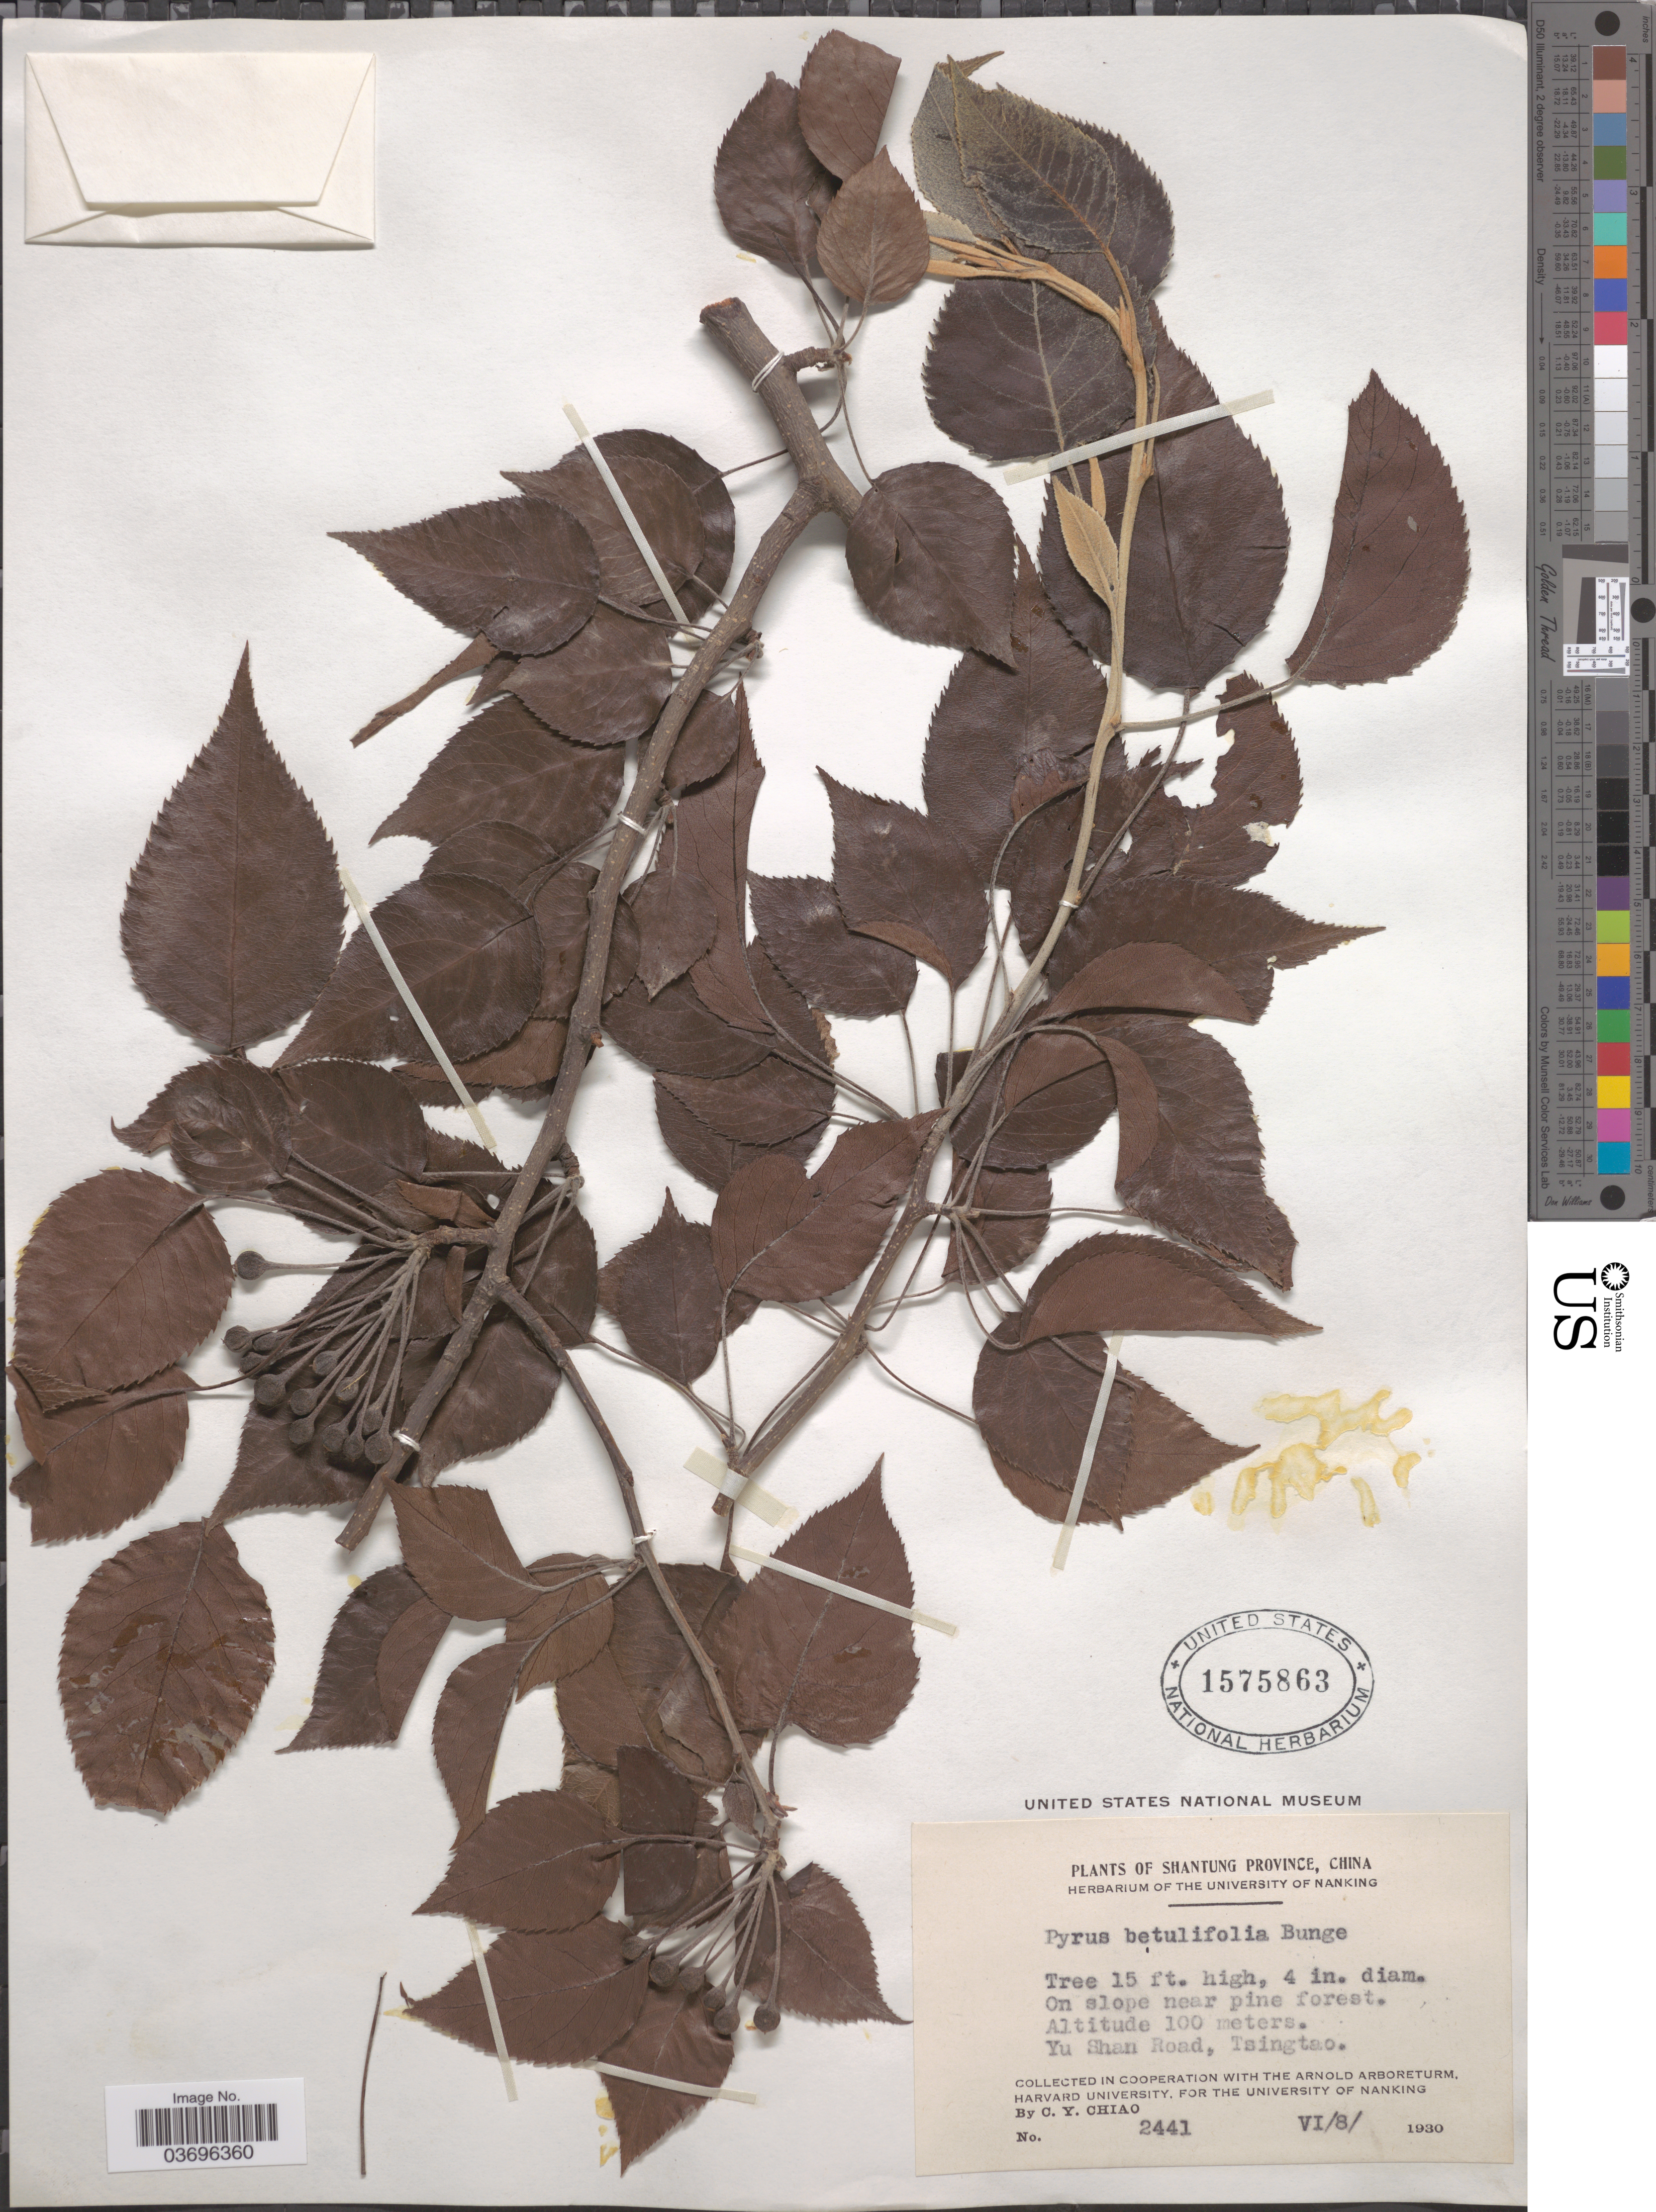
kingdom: Plantae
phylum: Tracheophyta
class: Magnoliopsida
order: Rosales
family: Rosaceae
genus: Pyrus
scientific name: Pyrus betulifolia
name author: Bunge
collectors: C. Y. Chiao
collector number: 2441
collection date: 1930-06-08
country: China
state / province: Shandong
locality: Shantung Province. Yu Shan Road, Tsingtao.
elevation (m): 100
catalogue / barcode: US 1575863